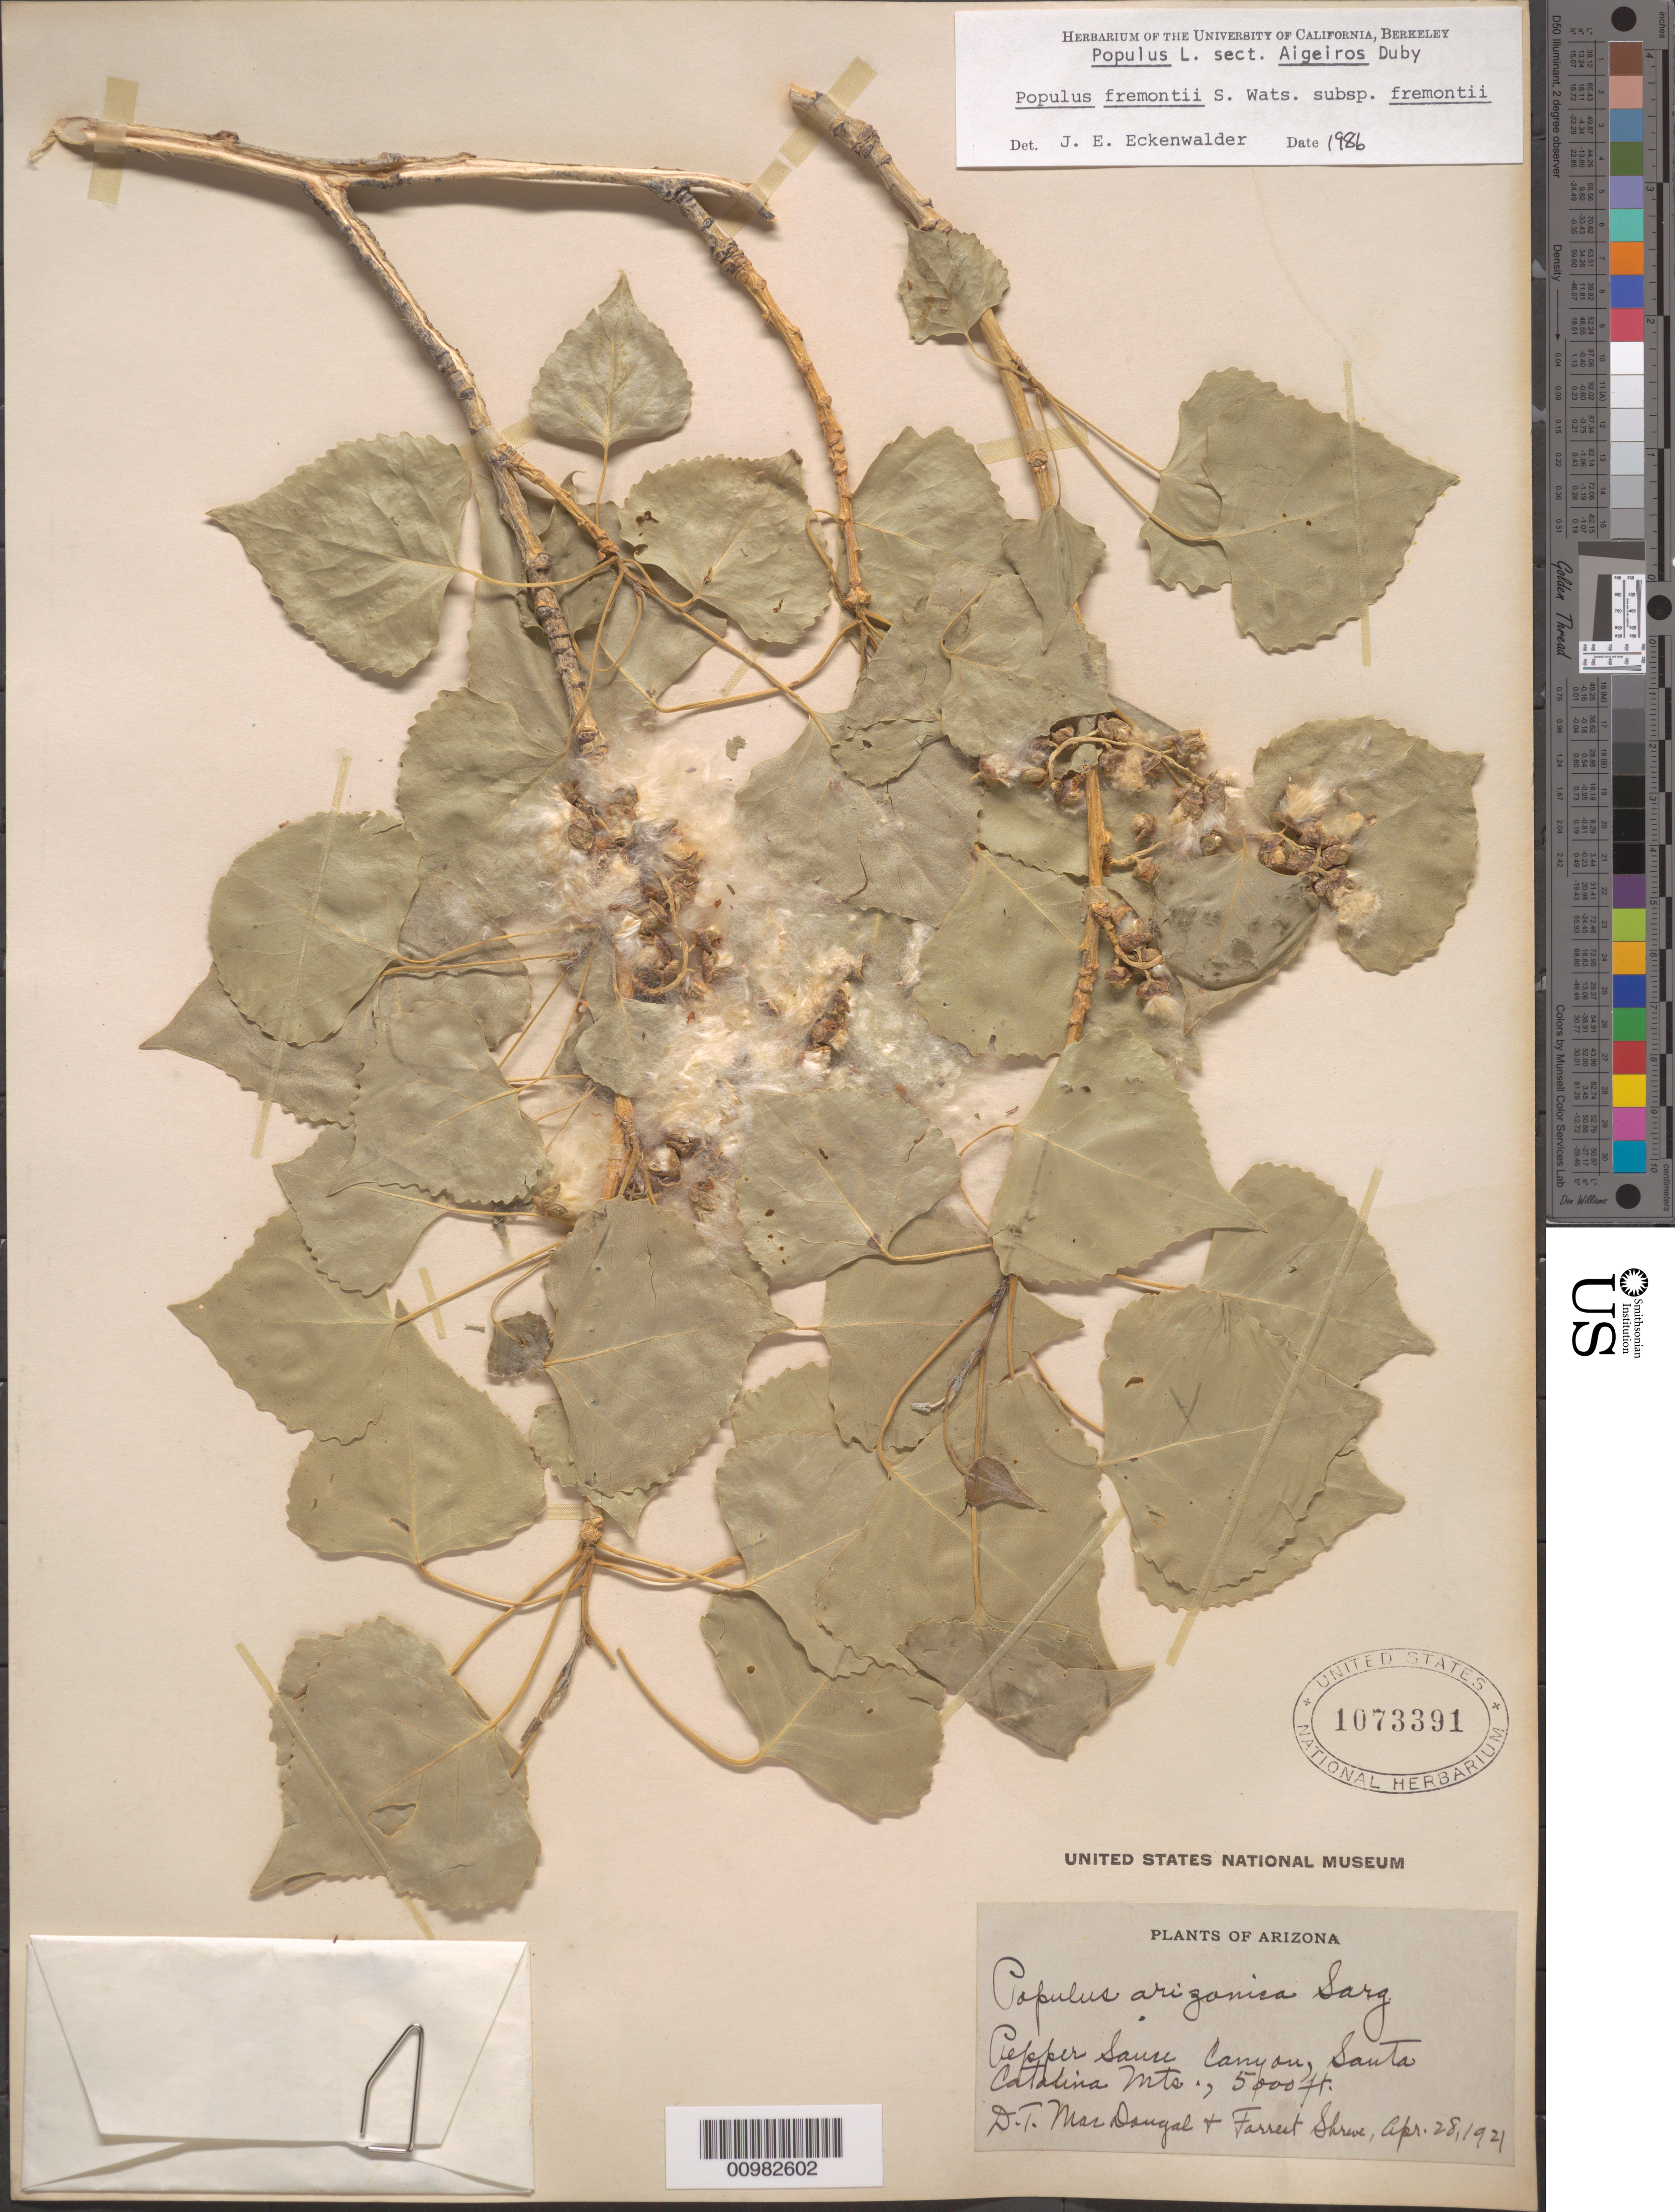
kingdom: Plantae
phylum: Tracheophyta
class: Magnoliopsida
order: Malpighiales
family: Salicaceae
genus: Populus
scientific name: Populus fremontii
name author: S. Watson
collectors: D. T. MacDougal & F. Shreve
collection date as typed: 28 Apr 1921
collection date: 1921-04-28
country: United States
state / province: Arizona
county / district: Pima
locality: Pepper Sauce Canyon, Santa Catalina Mountains.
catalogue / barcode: US 1073391